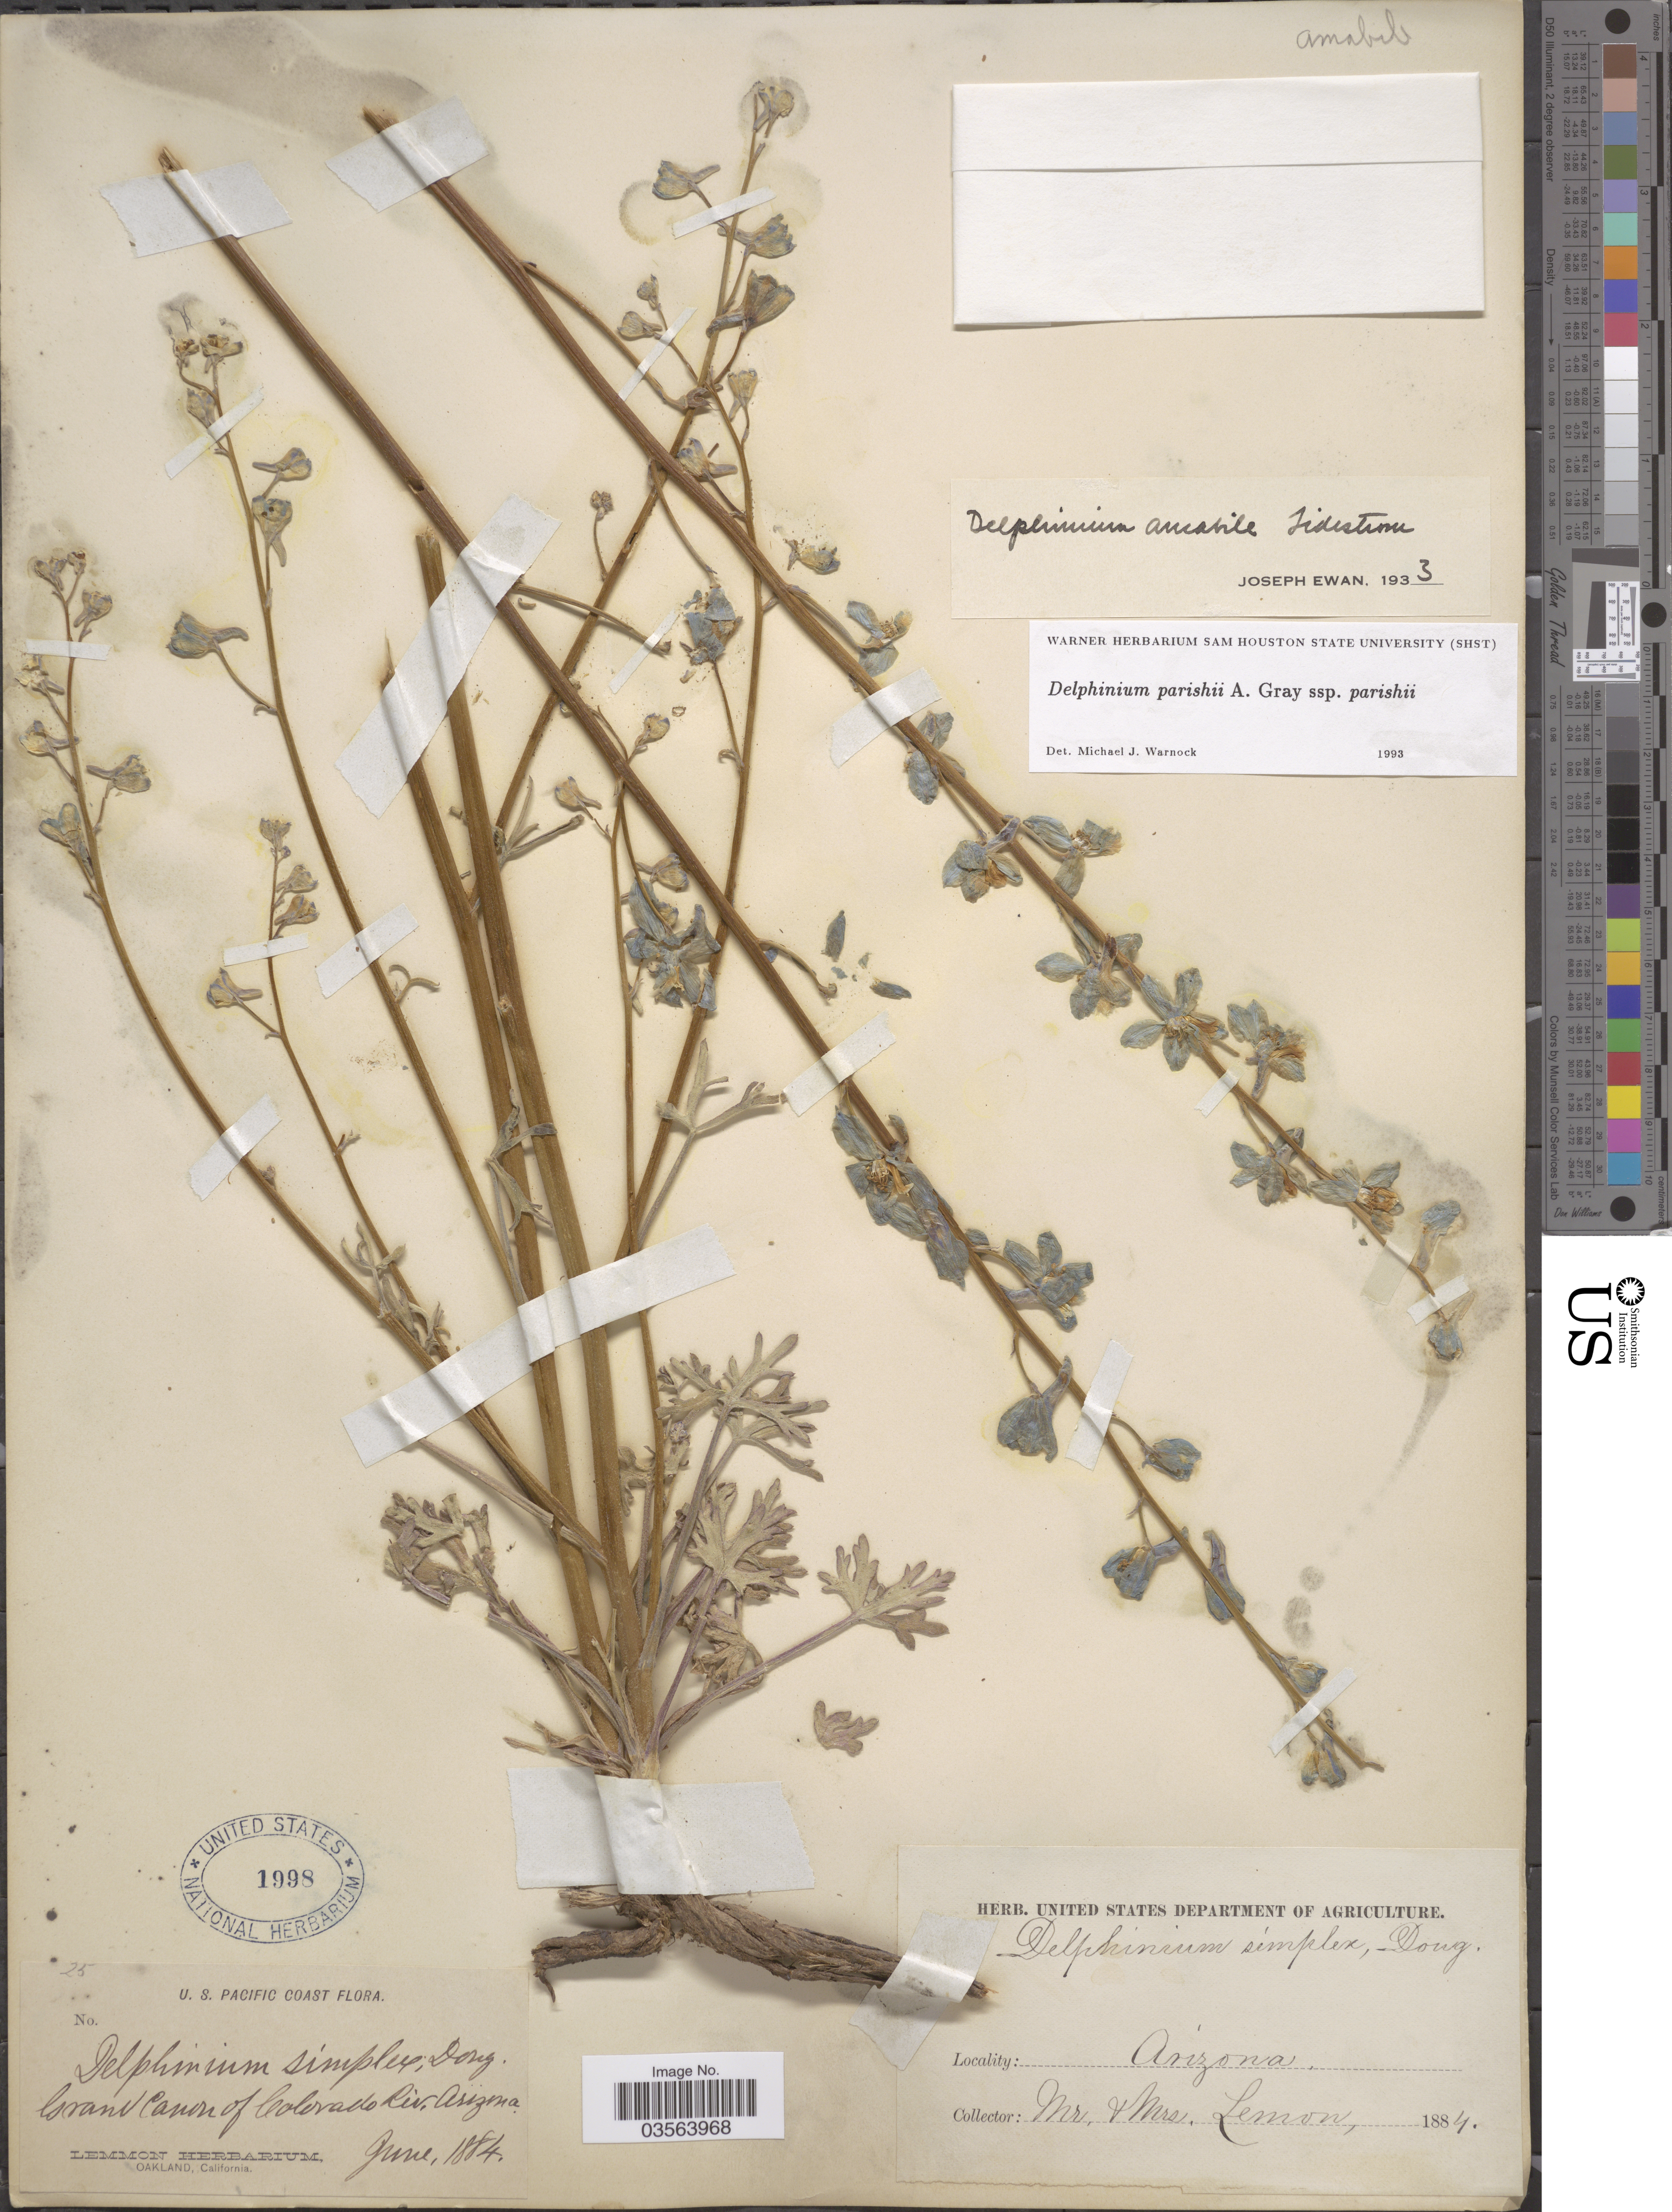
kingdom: Plantae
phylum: Tracheophyta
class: Magnoliopsida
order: Ranunculales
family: Ranunculaceae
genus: Delphinium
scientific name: Delphinium parishii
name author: A. Gray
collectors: -. Lemon & Lemon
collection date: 1884-06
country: United States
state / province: Arizona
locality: Grand Canon of Colorado Riv.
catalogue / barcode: US 1998